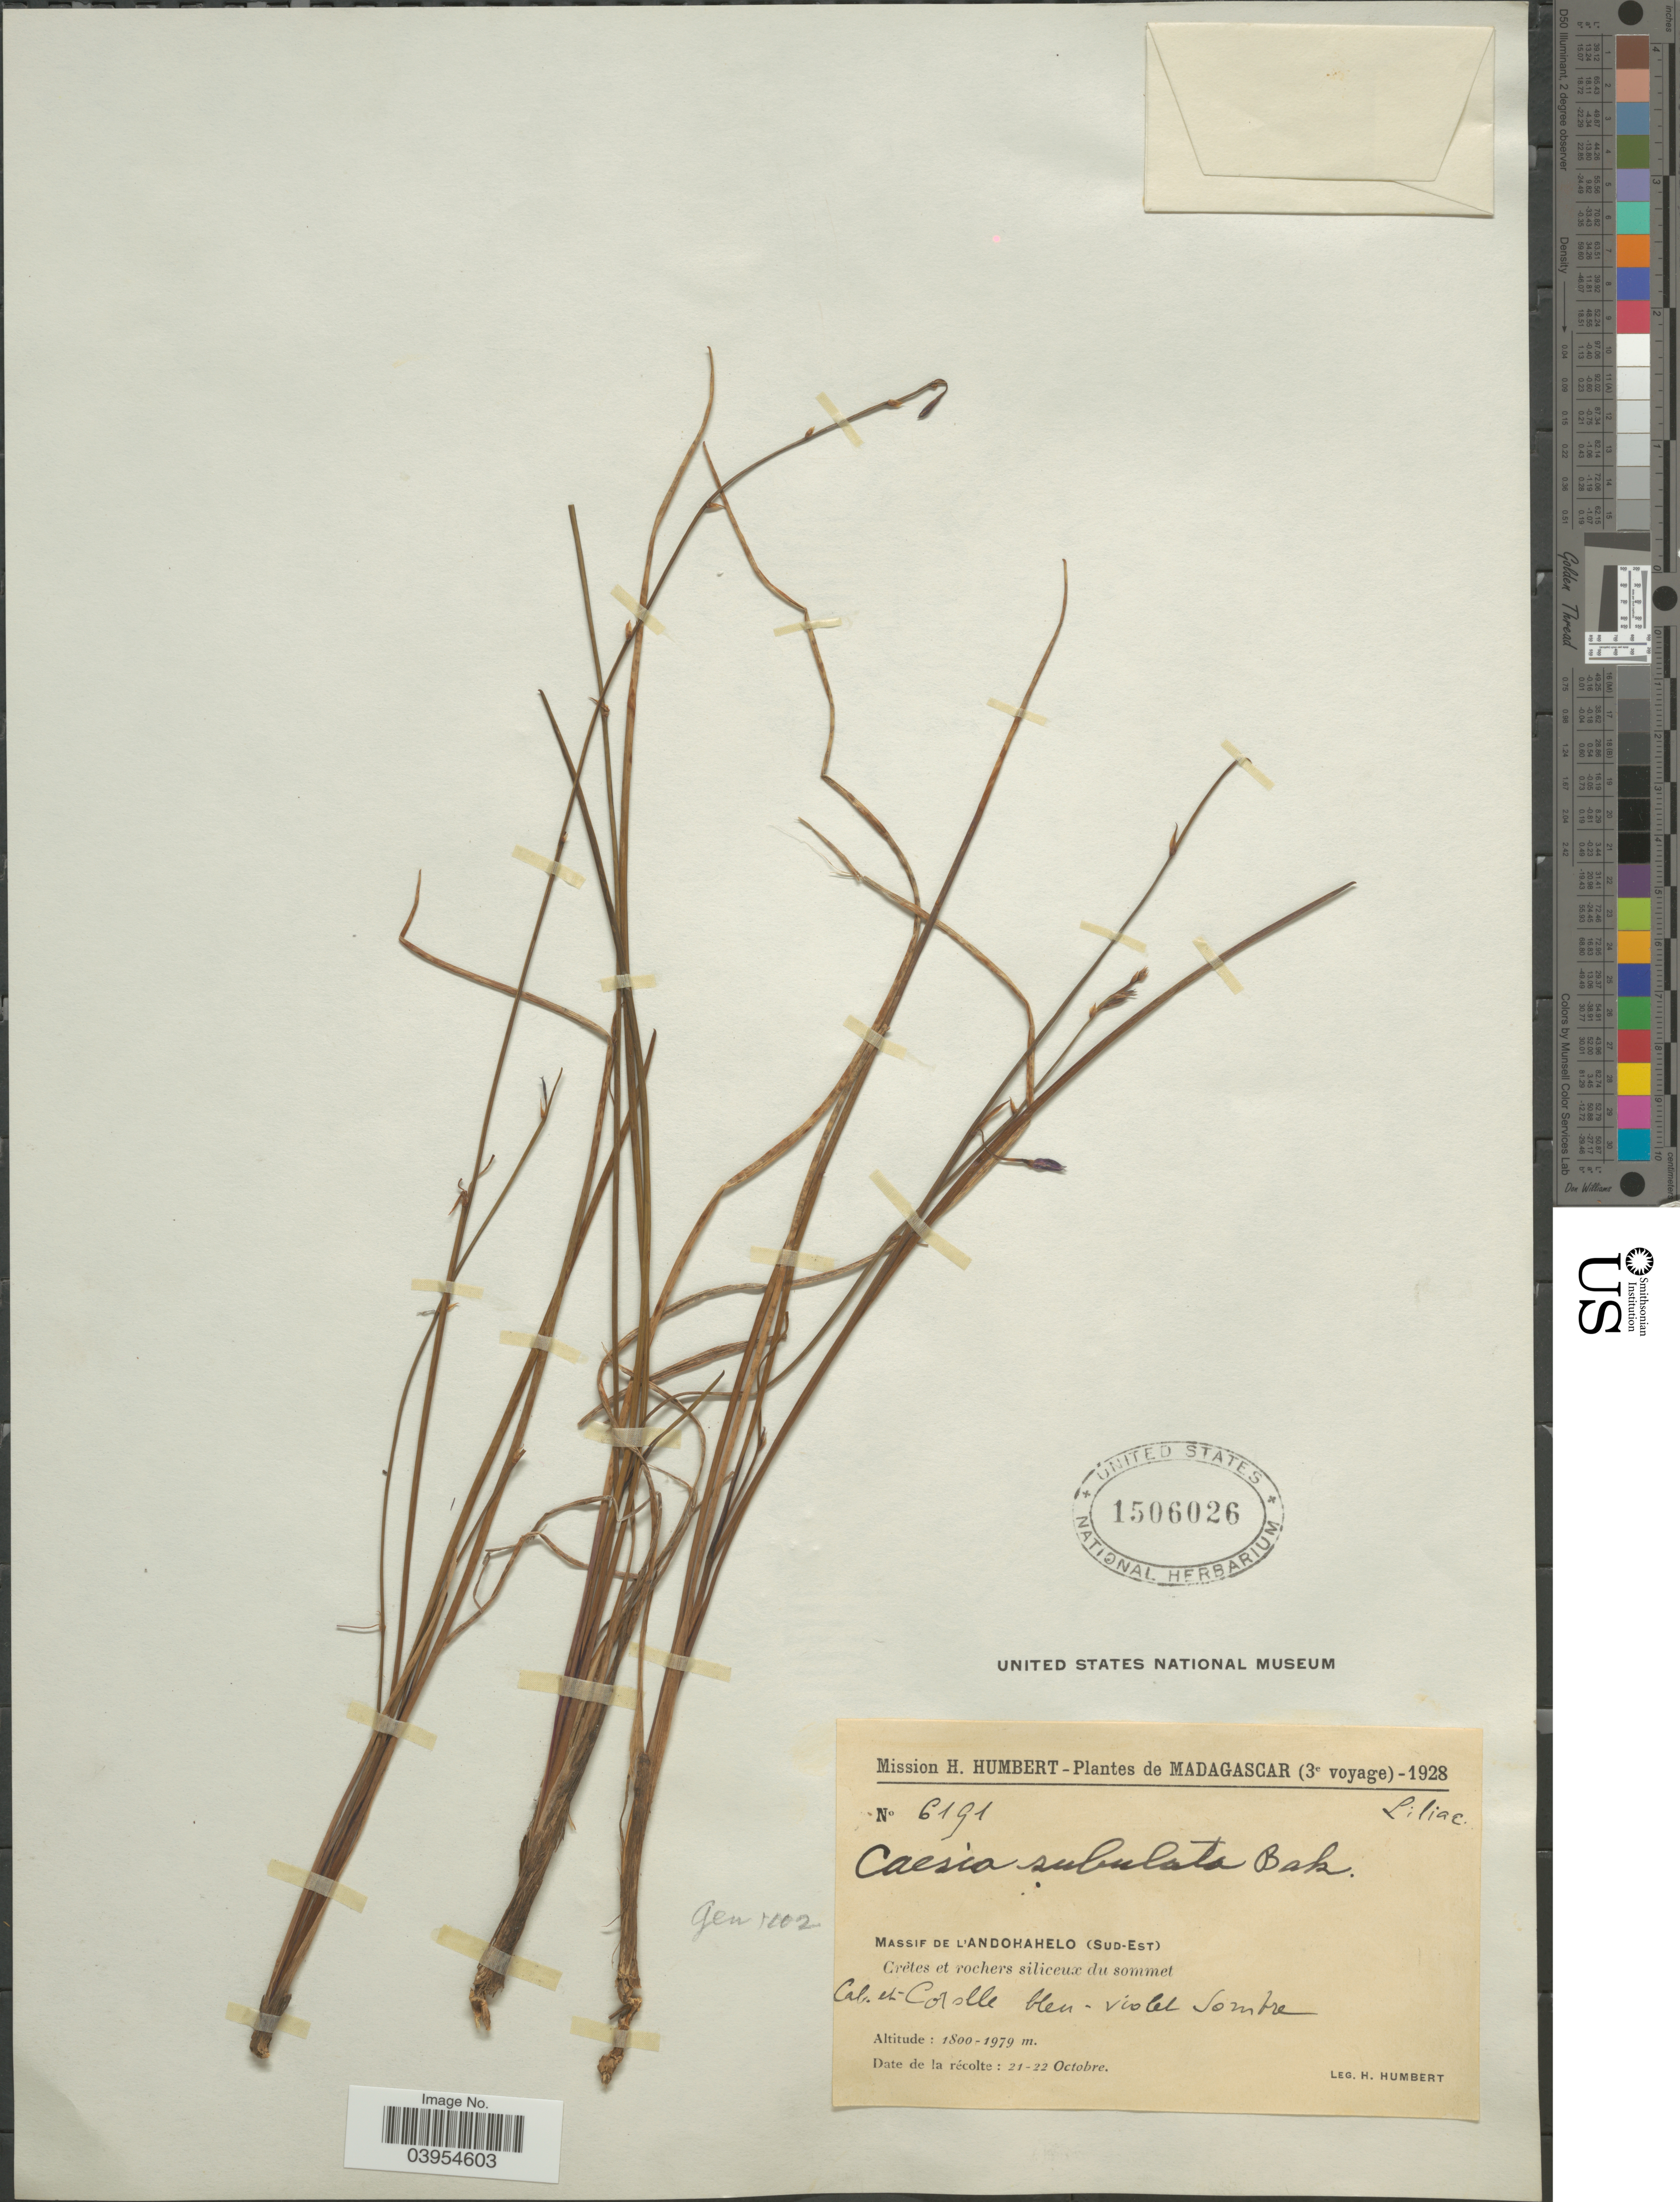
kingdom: Plantae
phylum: Tracheophyta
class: Liliopsida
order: Asparagales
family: Asphodelaceae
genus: Caesia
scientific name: Caesia subulata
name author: Baker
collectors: H. Humbert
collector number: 6191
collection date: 1928-10-21/1928-10-22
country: Madagascar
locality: Massif de L'Andohahelo (Sud-Est). Crètes et rochers siliceux du sommet.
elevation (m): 1800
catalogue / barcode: US 1506026